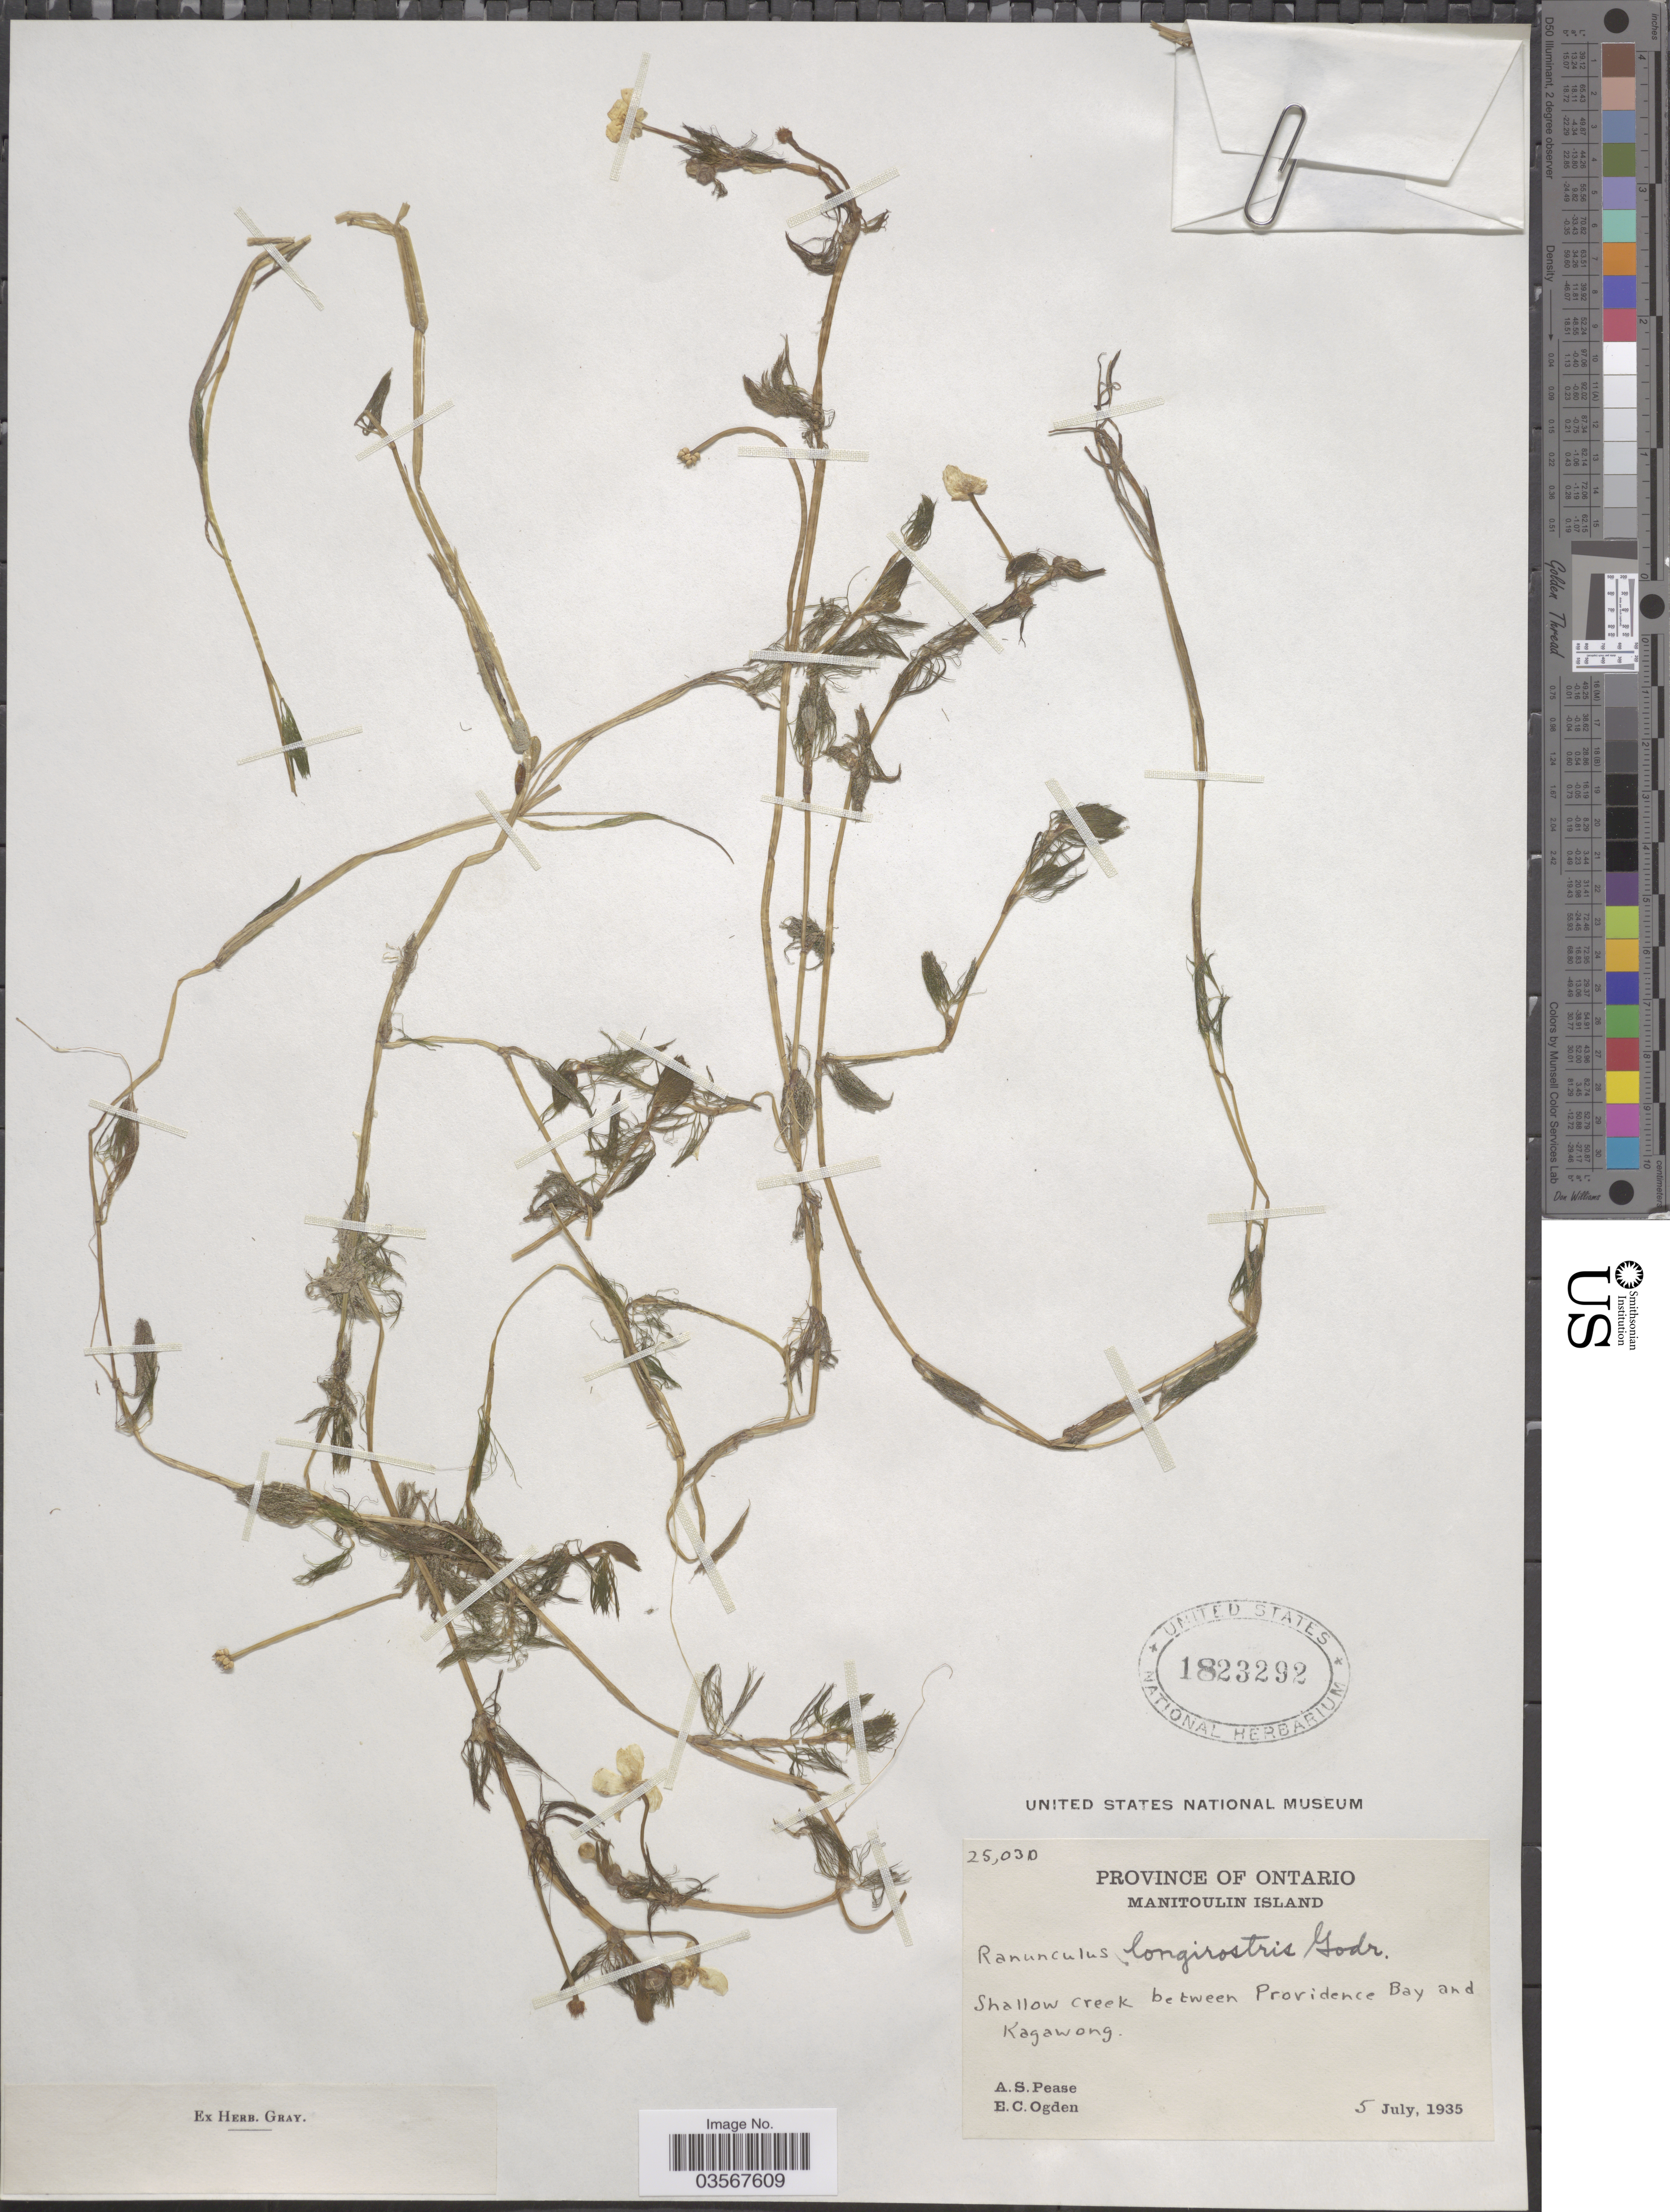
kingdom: Plantae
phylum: Tracheophyta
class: Magnoliopsida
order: Ranunculales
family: Ranunculaceae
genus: Ranunculus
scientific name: Ranunculus longirostris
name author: Godr.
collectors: A. S. Pease & E. Ogden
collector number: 25030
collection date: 1935-07-05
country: Canada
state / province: Ontario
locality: Manitoulin Island. Shallow creek between Providence Bay and Kagawong.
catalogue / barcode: US 1823292